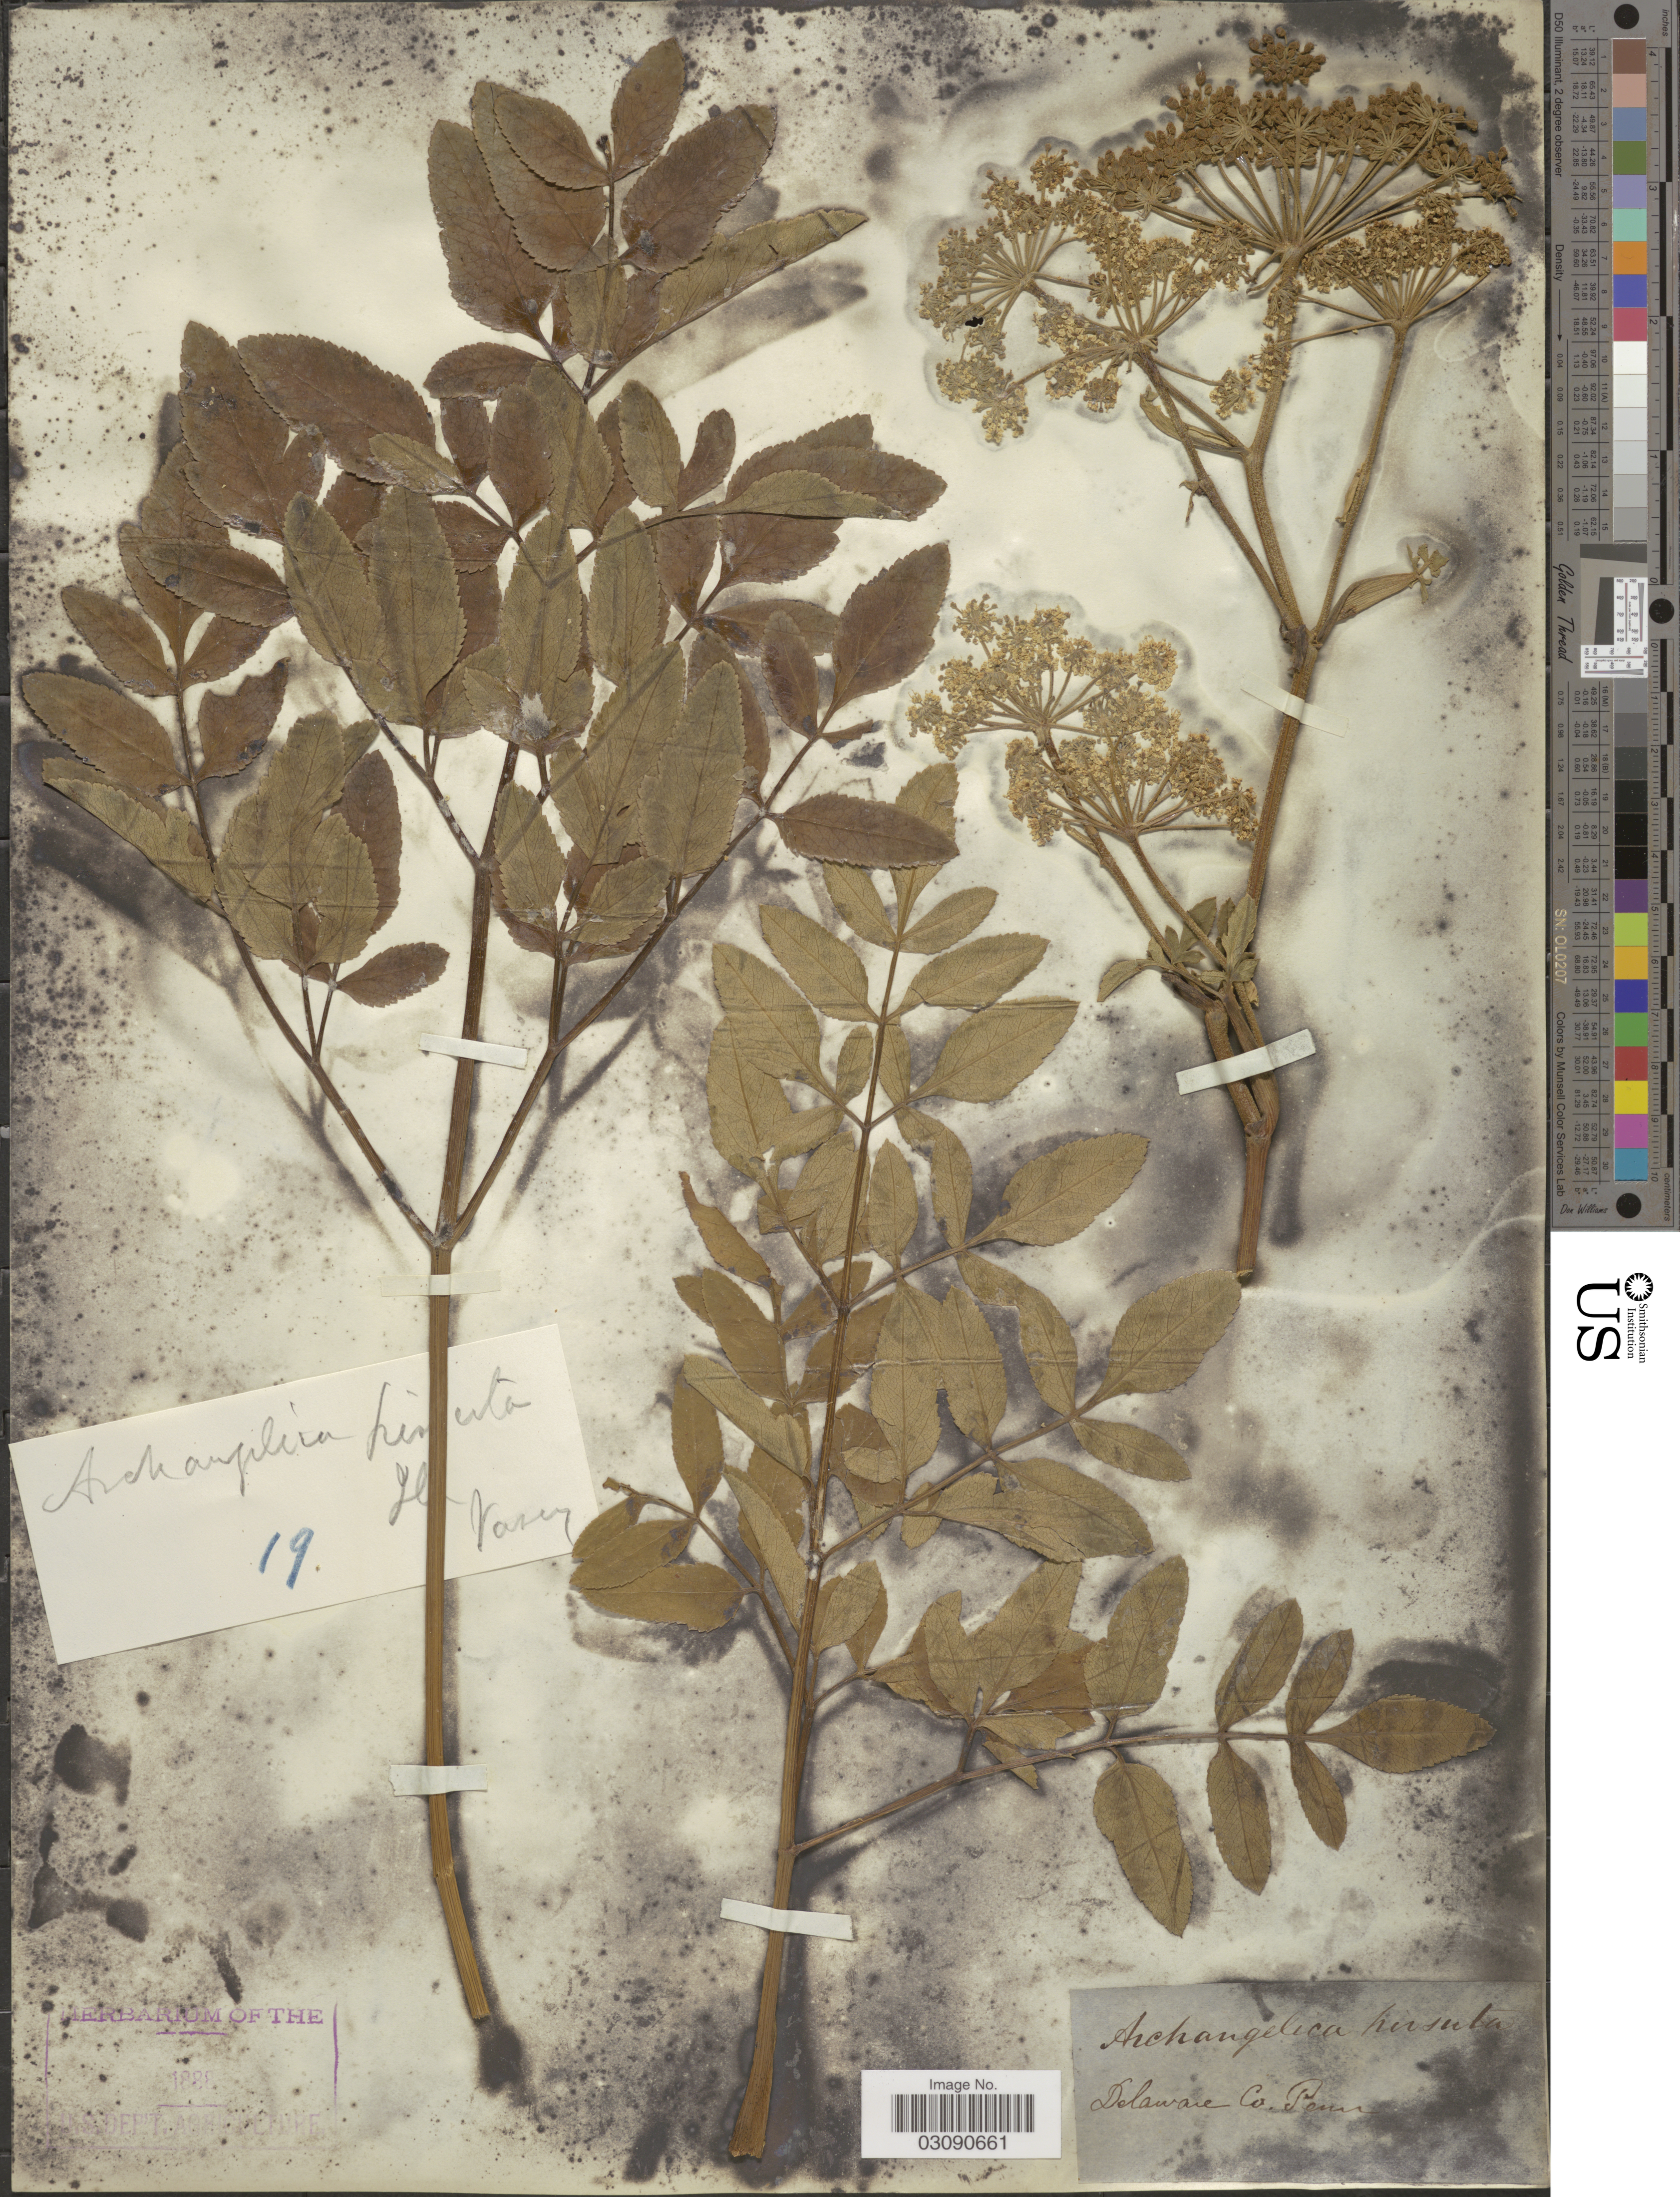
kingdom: Plantae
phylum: Tracheophyta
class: Magnoliopsida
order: Apiales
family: Apiaceae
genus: Angelica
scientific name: Angelica venenosa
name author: (Greenway) Fernald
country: United States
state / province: Pennsylvania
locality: Delaware Co.